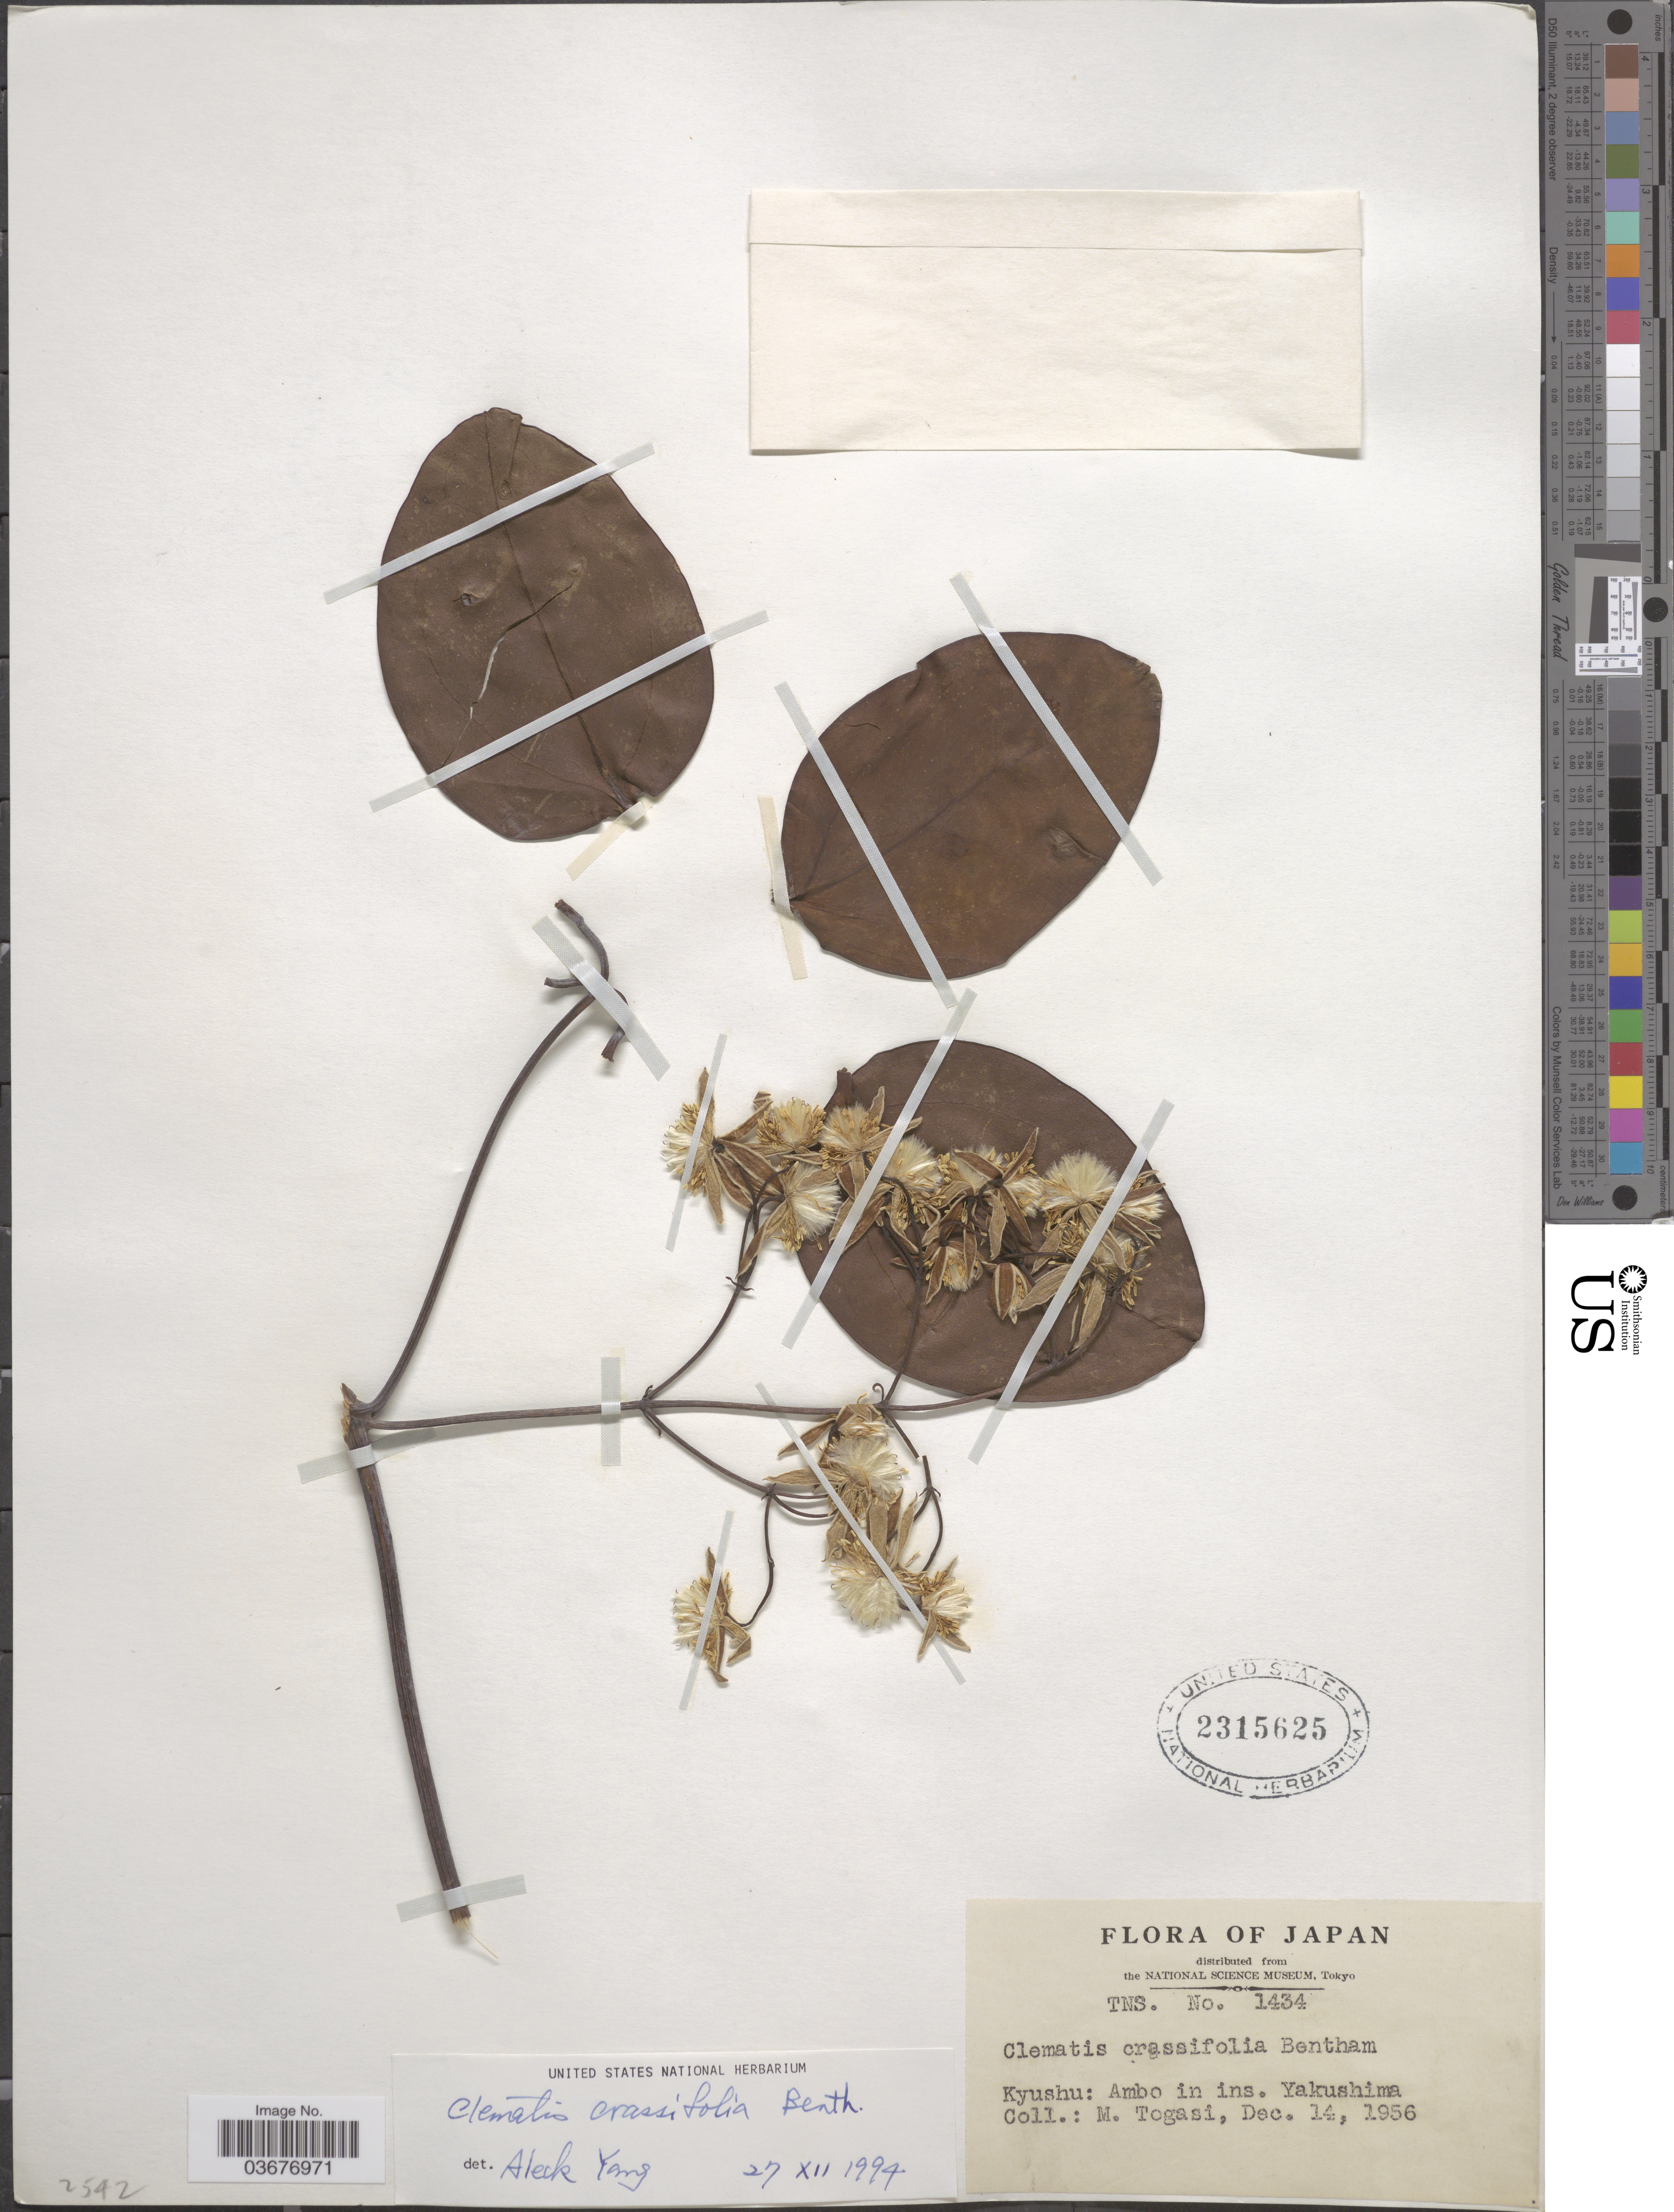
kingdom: Plantae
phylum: Tracheophyta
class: Magnoliopsida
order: Ranunculales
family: Ranunculaceae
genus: Clematis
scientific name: Clematis crassifolia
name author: Benth.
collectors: M. Togasi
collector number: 1434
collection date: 1956-12-14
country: Japan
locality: Kyushu: Ambo in ins. Yakushima.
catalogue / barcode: US 2315625